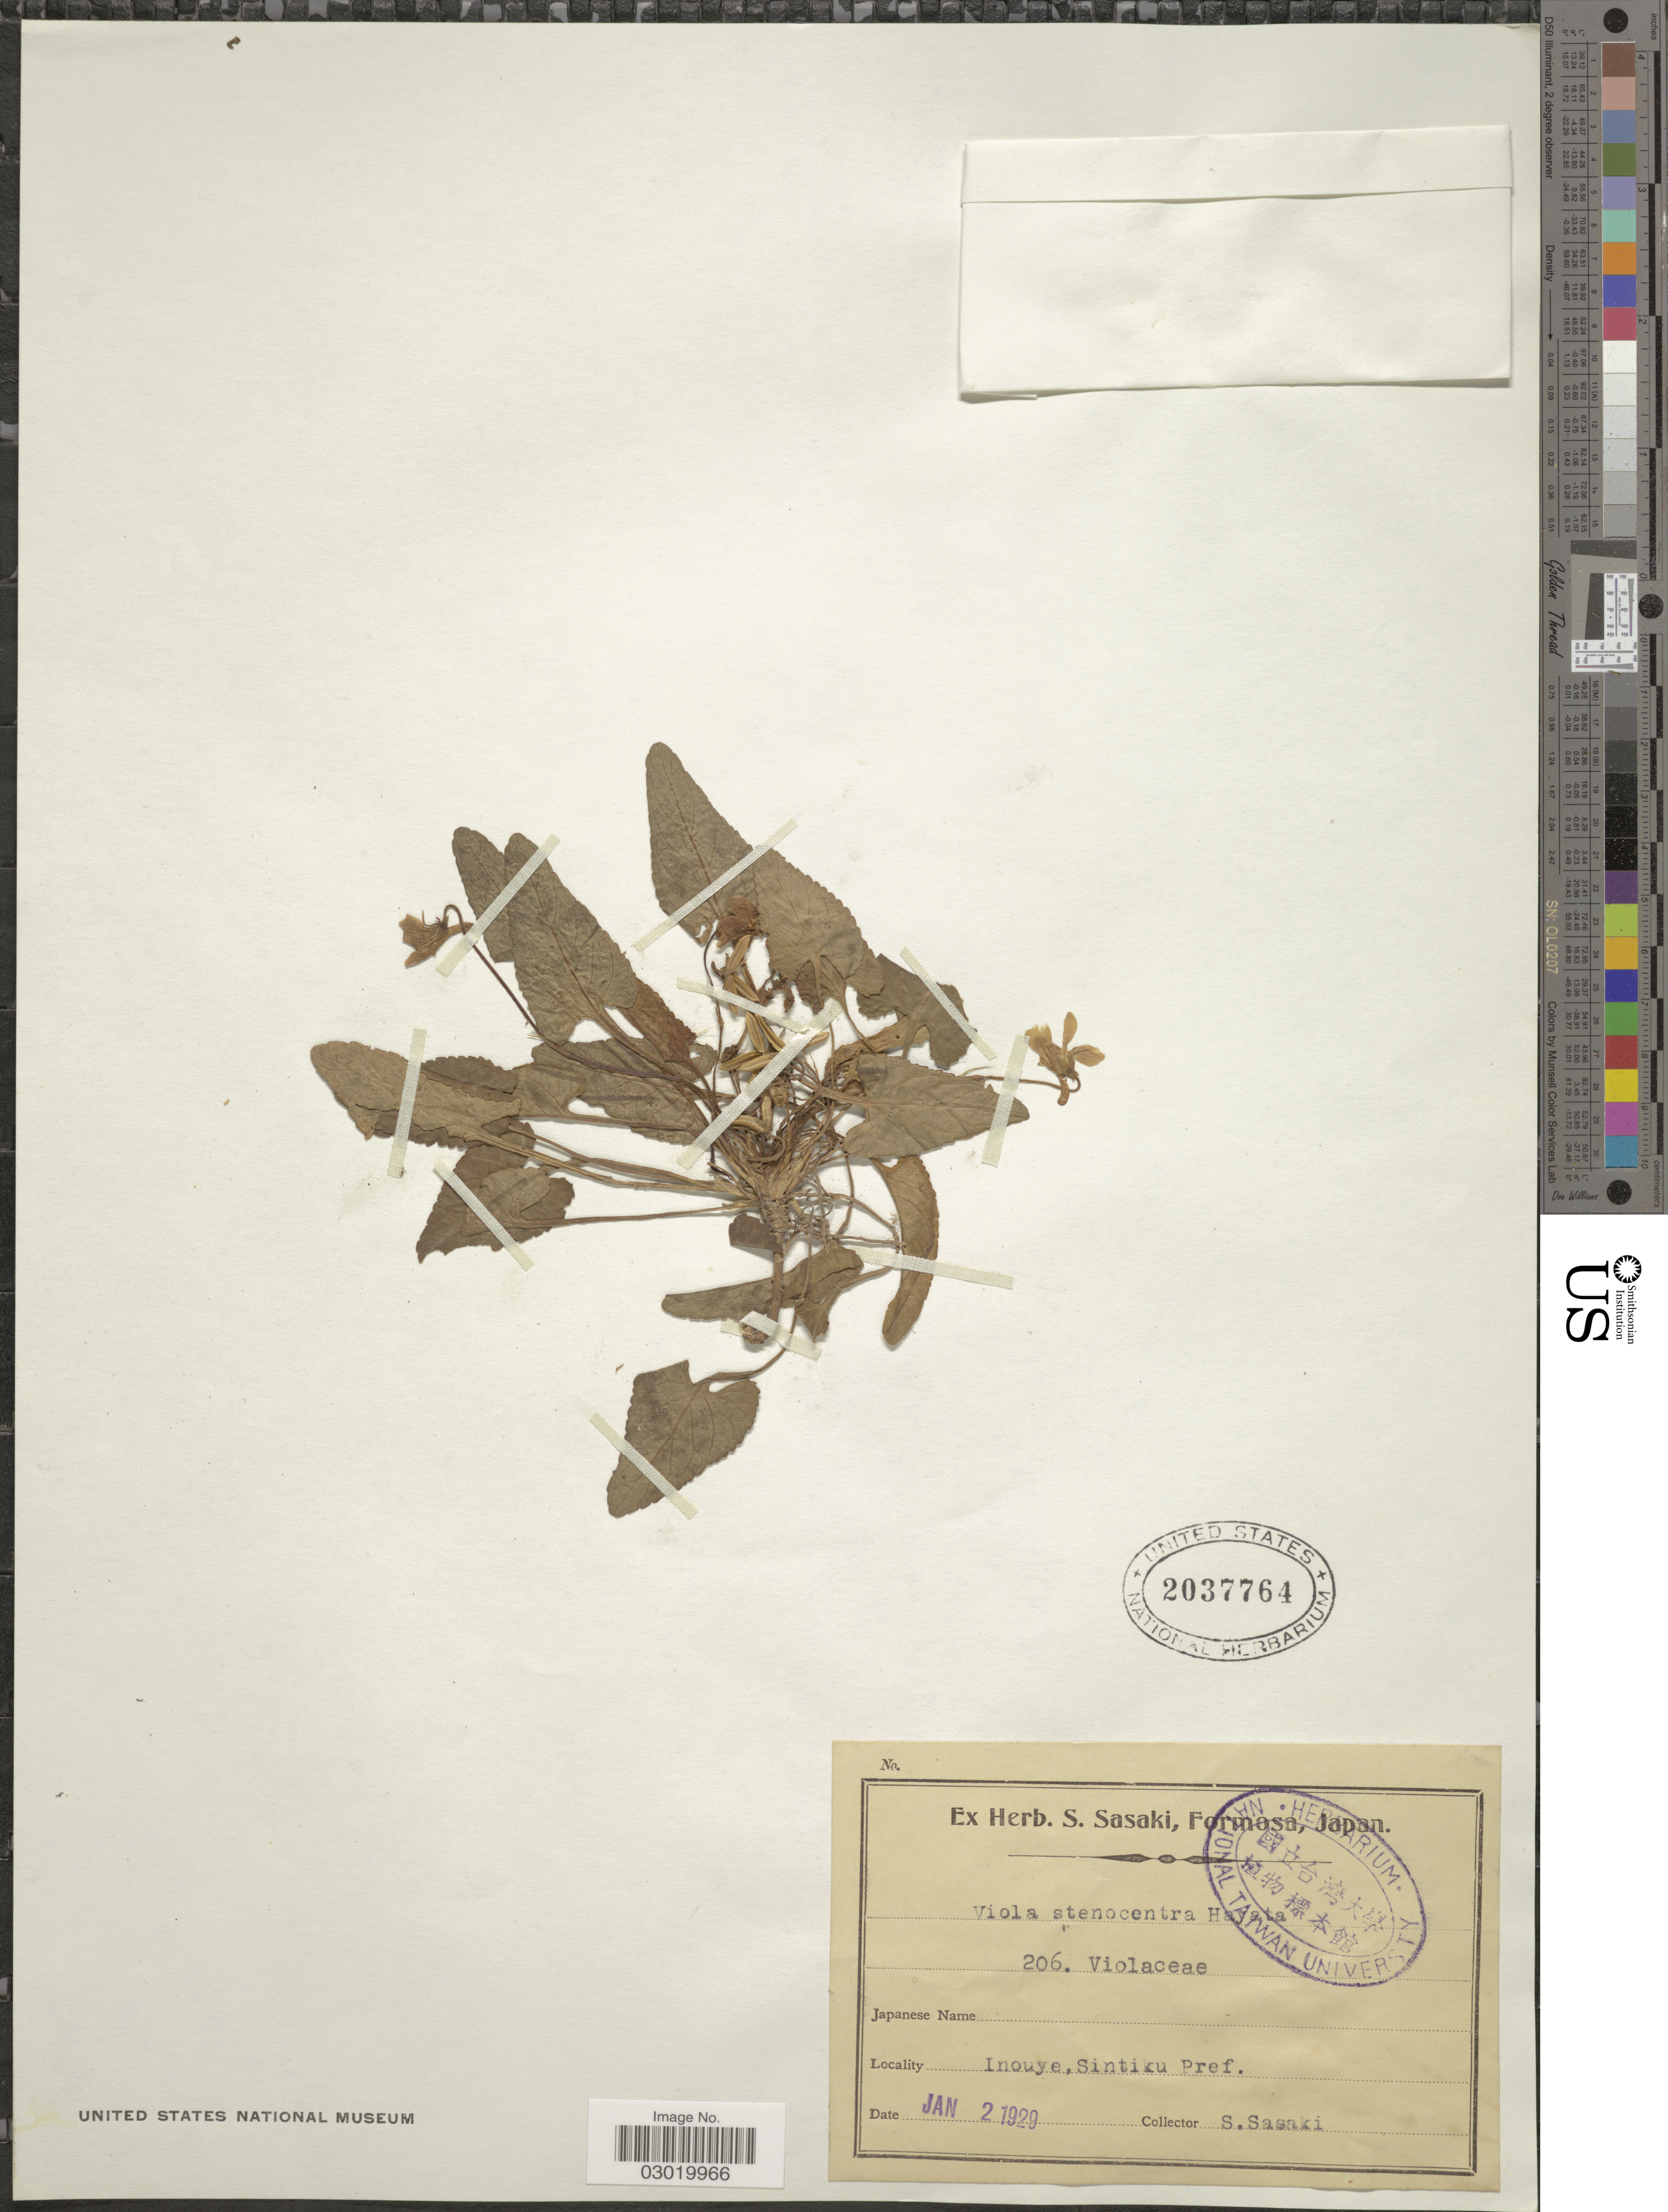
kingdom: Plantae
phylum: Tracheophyta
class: Magnoliopsida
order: Malpighiales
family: Violaceae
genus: Viola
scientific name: Viola pseudojaponica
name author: Nakai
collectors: S. Sasaki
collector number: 206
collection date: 1929-01-02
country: Japan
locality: Inouye, Sintiku Pref.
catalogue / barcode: US 2037764